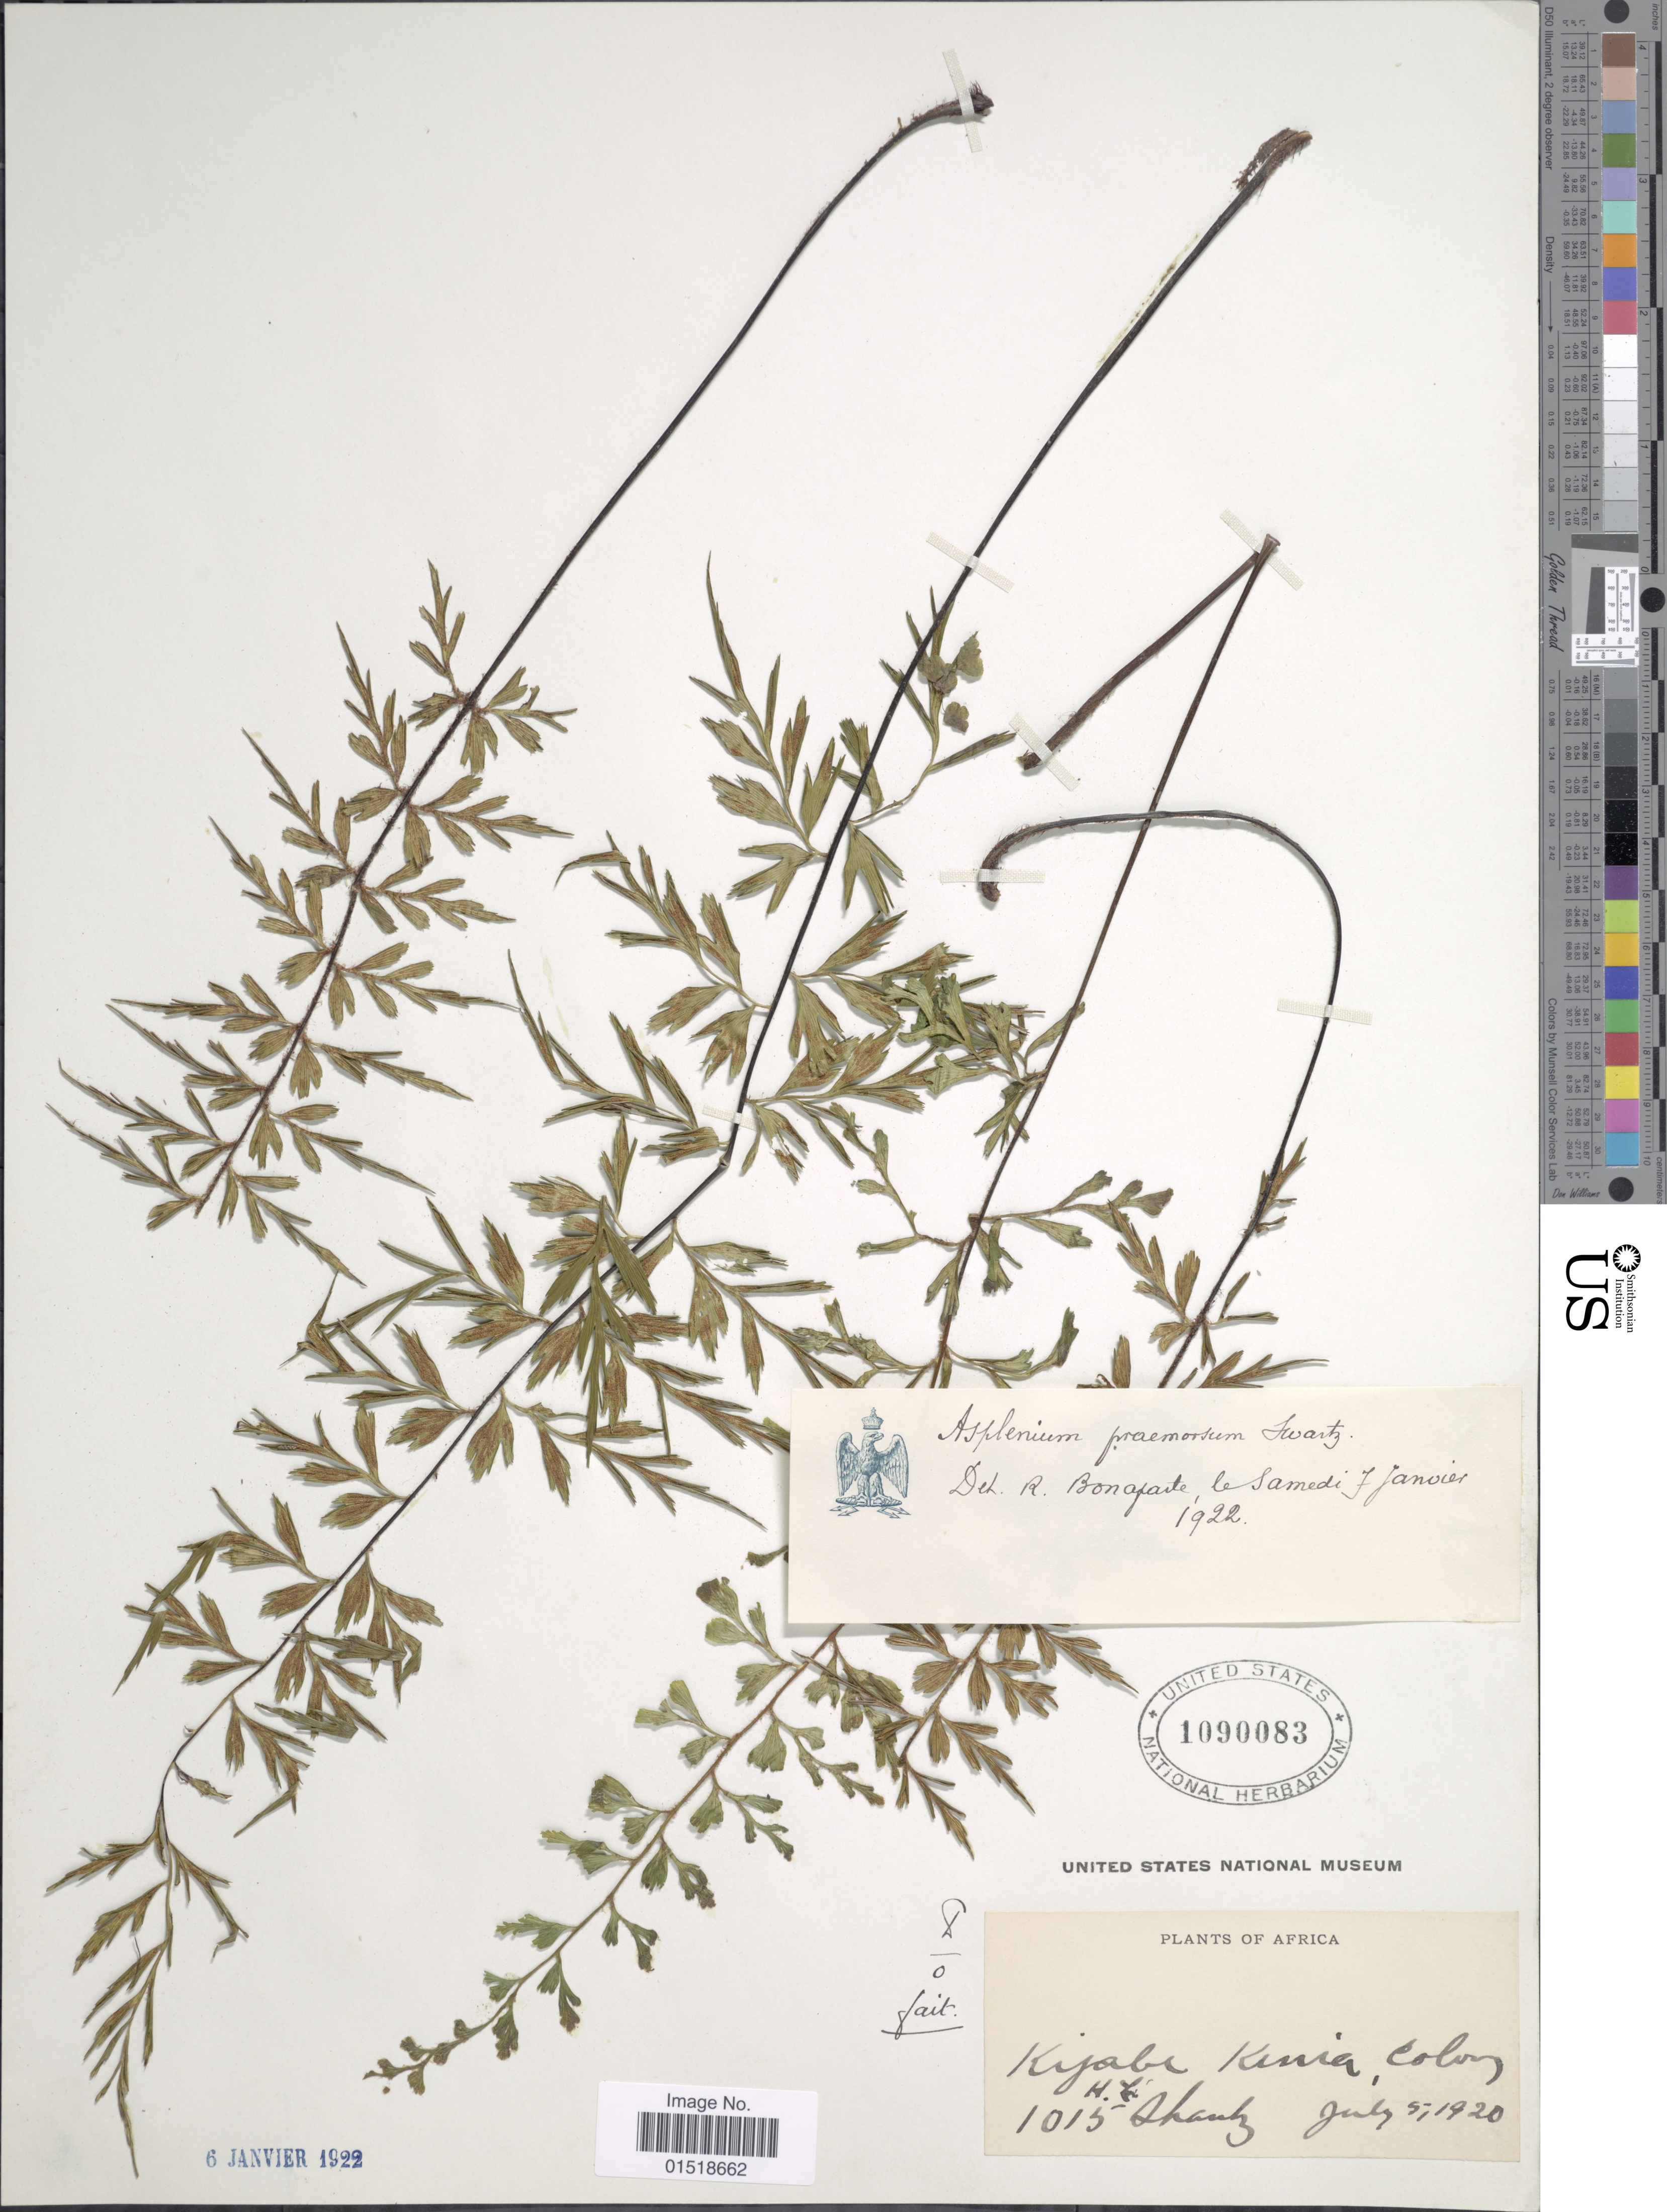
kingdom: Plantae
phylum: Tracheophyta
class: Polypodiopsida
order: Polypodiales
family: Aspleniaceae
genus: Asplenium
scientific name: Asplenium aethiopicum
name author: (Burm. f.) Bech.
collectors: H. Shantz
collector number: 1015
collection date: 1920-07-05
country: Kenya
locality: Africa, Kijabe, Kunia, Colony. [interpreted]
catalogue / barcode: US 1090083